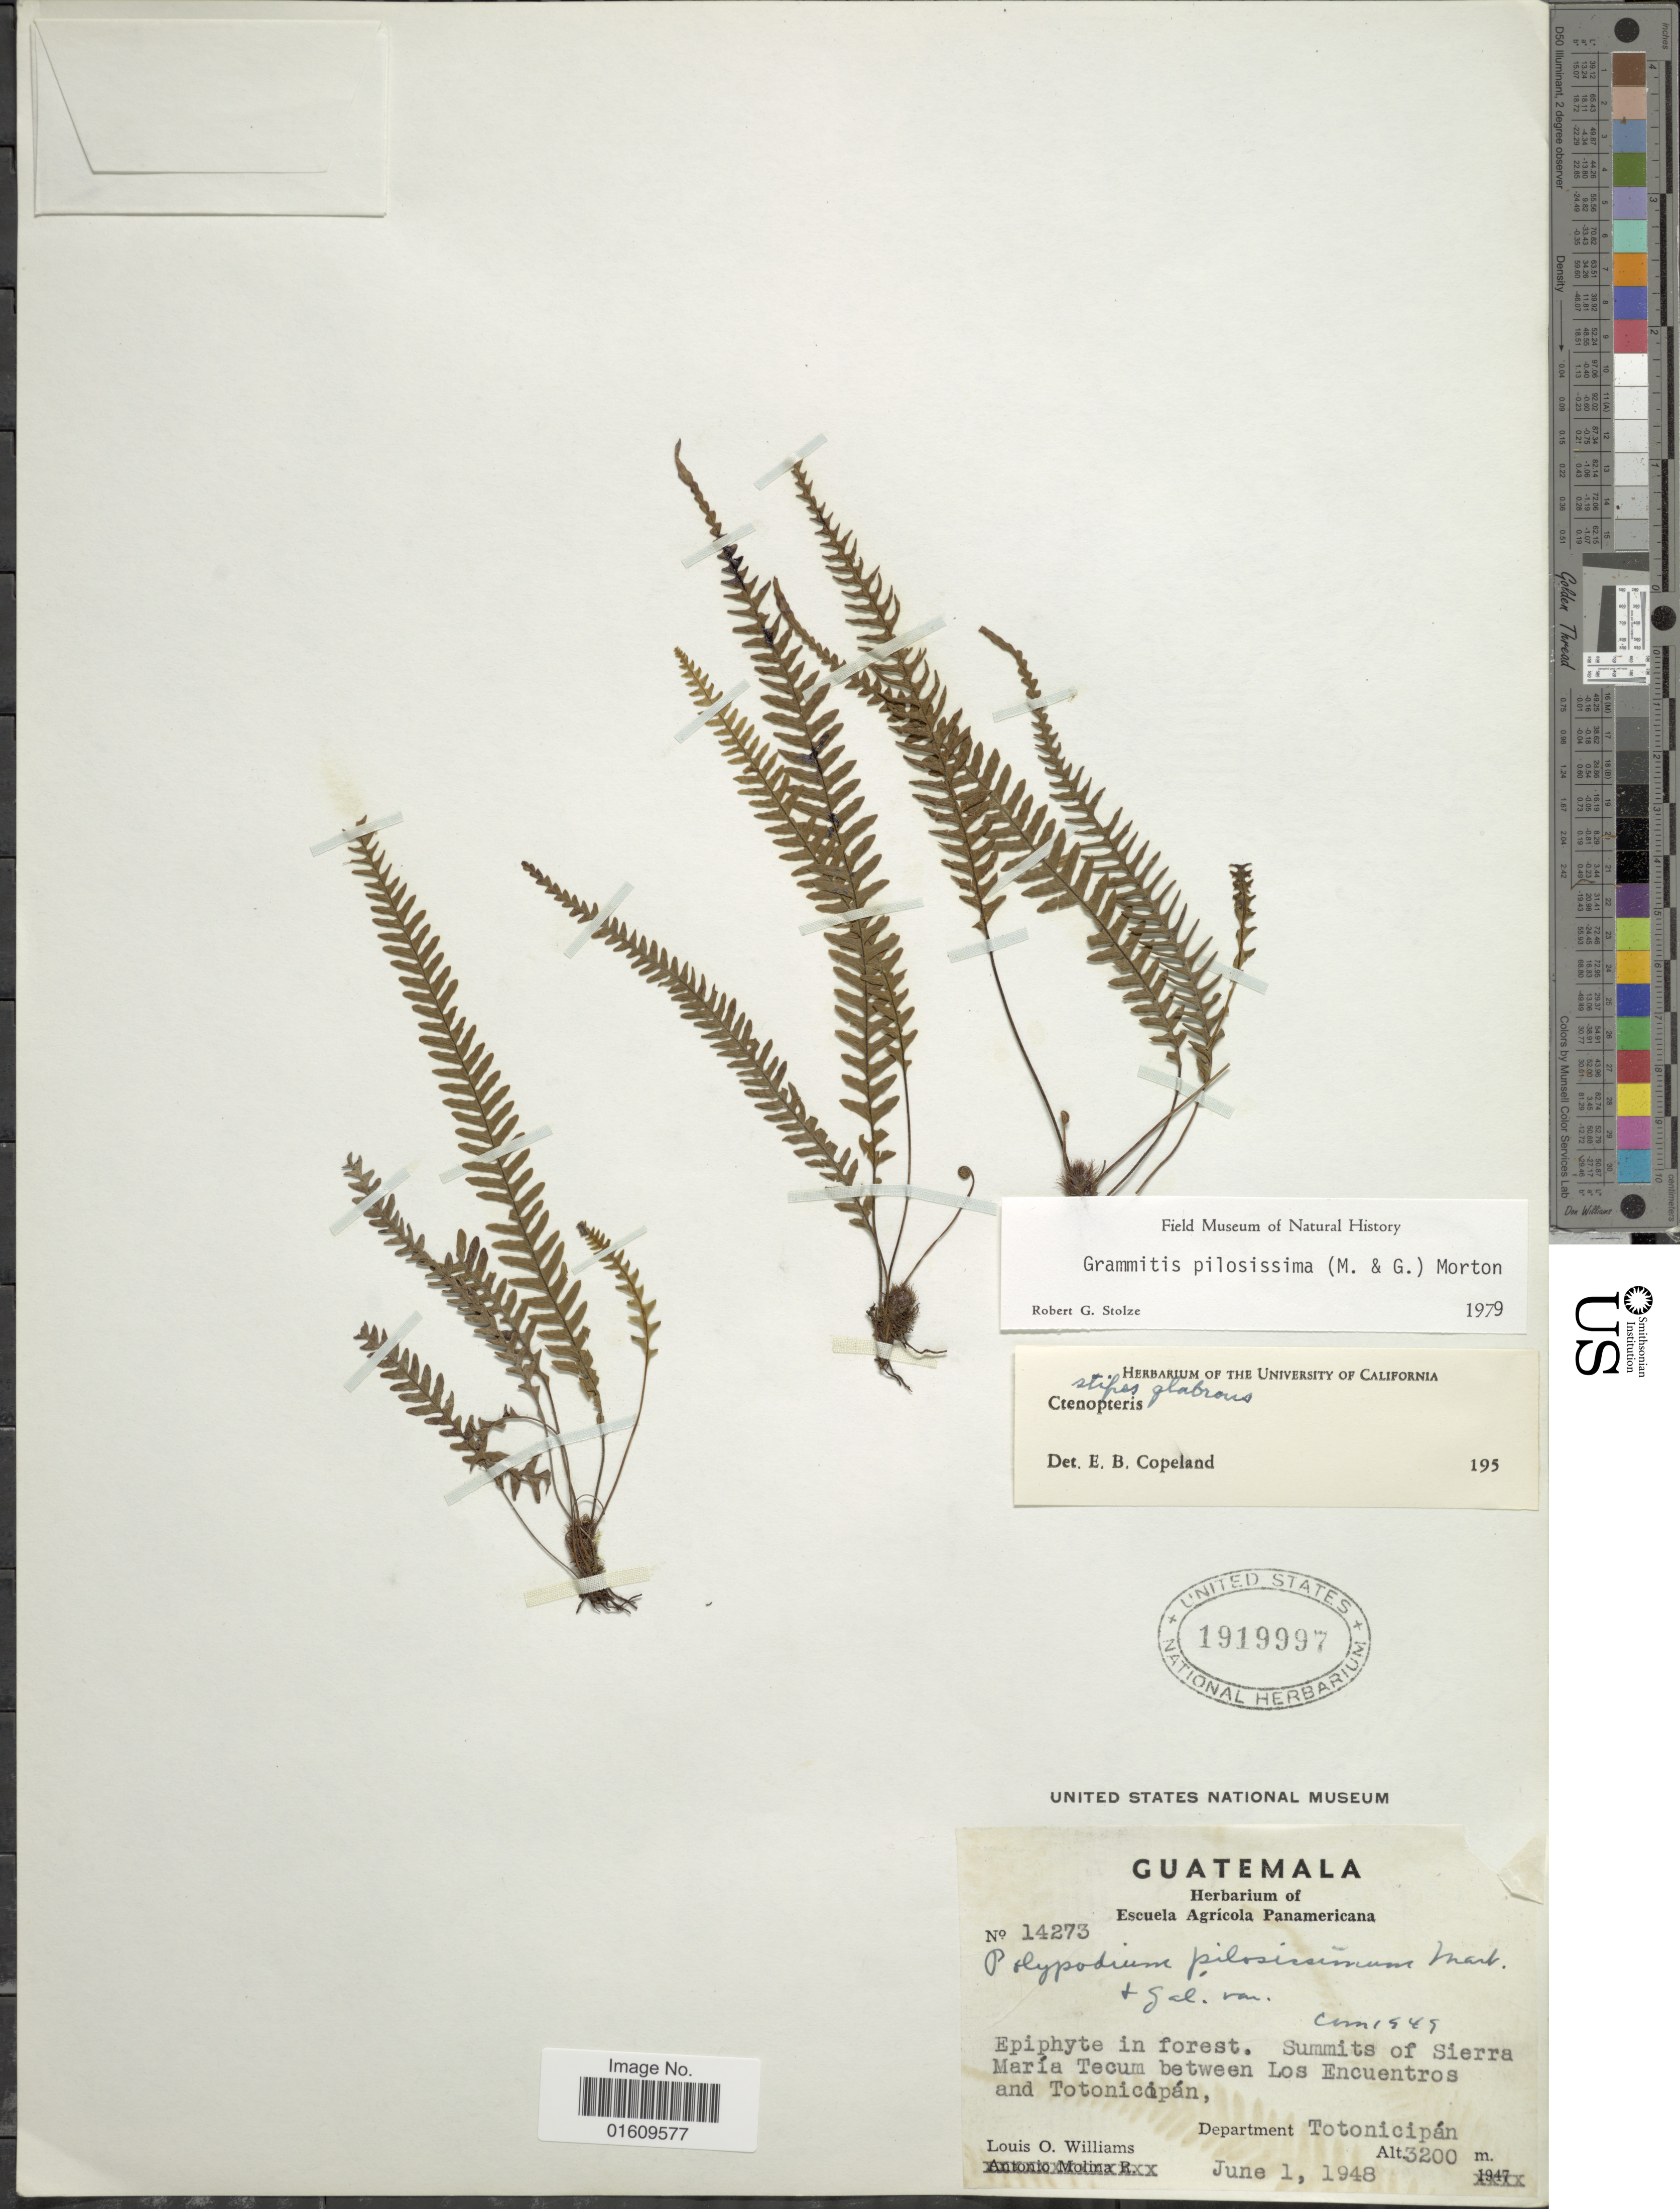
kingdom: Plantae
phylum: Tracheophyta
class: Polypodiopsida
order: Polypodiales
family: Polypodiaceae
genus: Melpomene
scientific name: Melpomene pilosissima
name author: (M. Martens & Galeotti) A.R. Sm. & R.C. Moran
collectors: L. O. Williams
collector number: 14273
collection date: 1948-06-01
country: Guatemala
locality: Summit of Sierra Maria Tecum between Los Encuentros and Totonicipan, Deparmenet Totonicipan.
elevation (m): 3200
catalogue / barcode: US 1919997